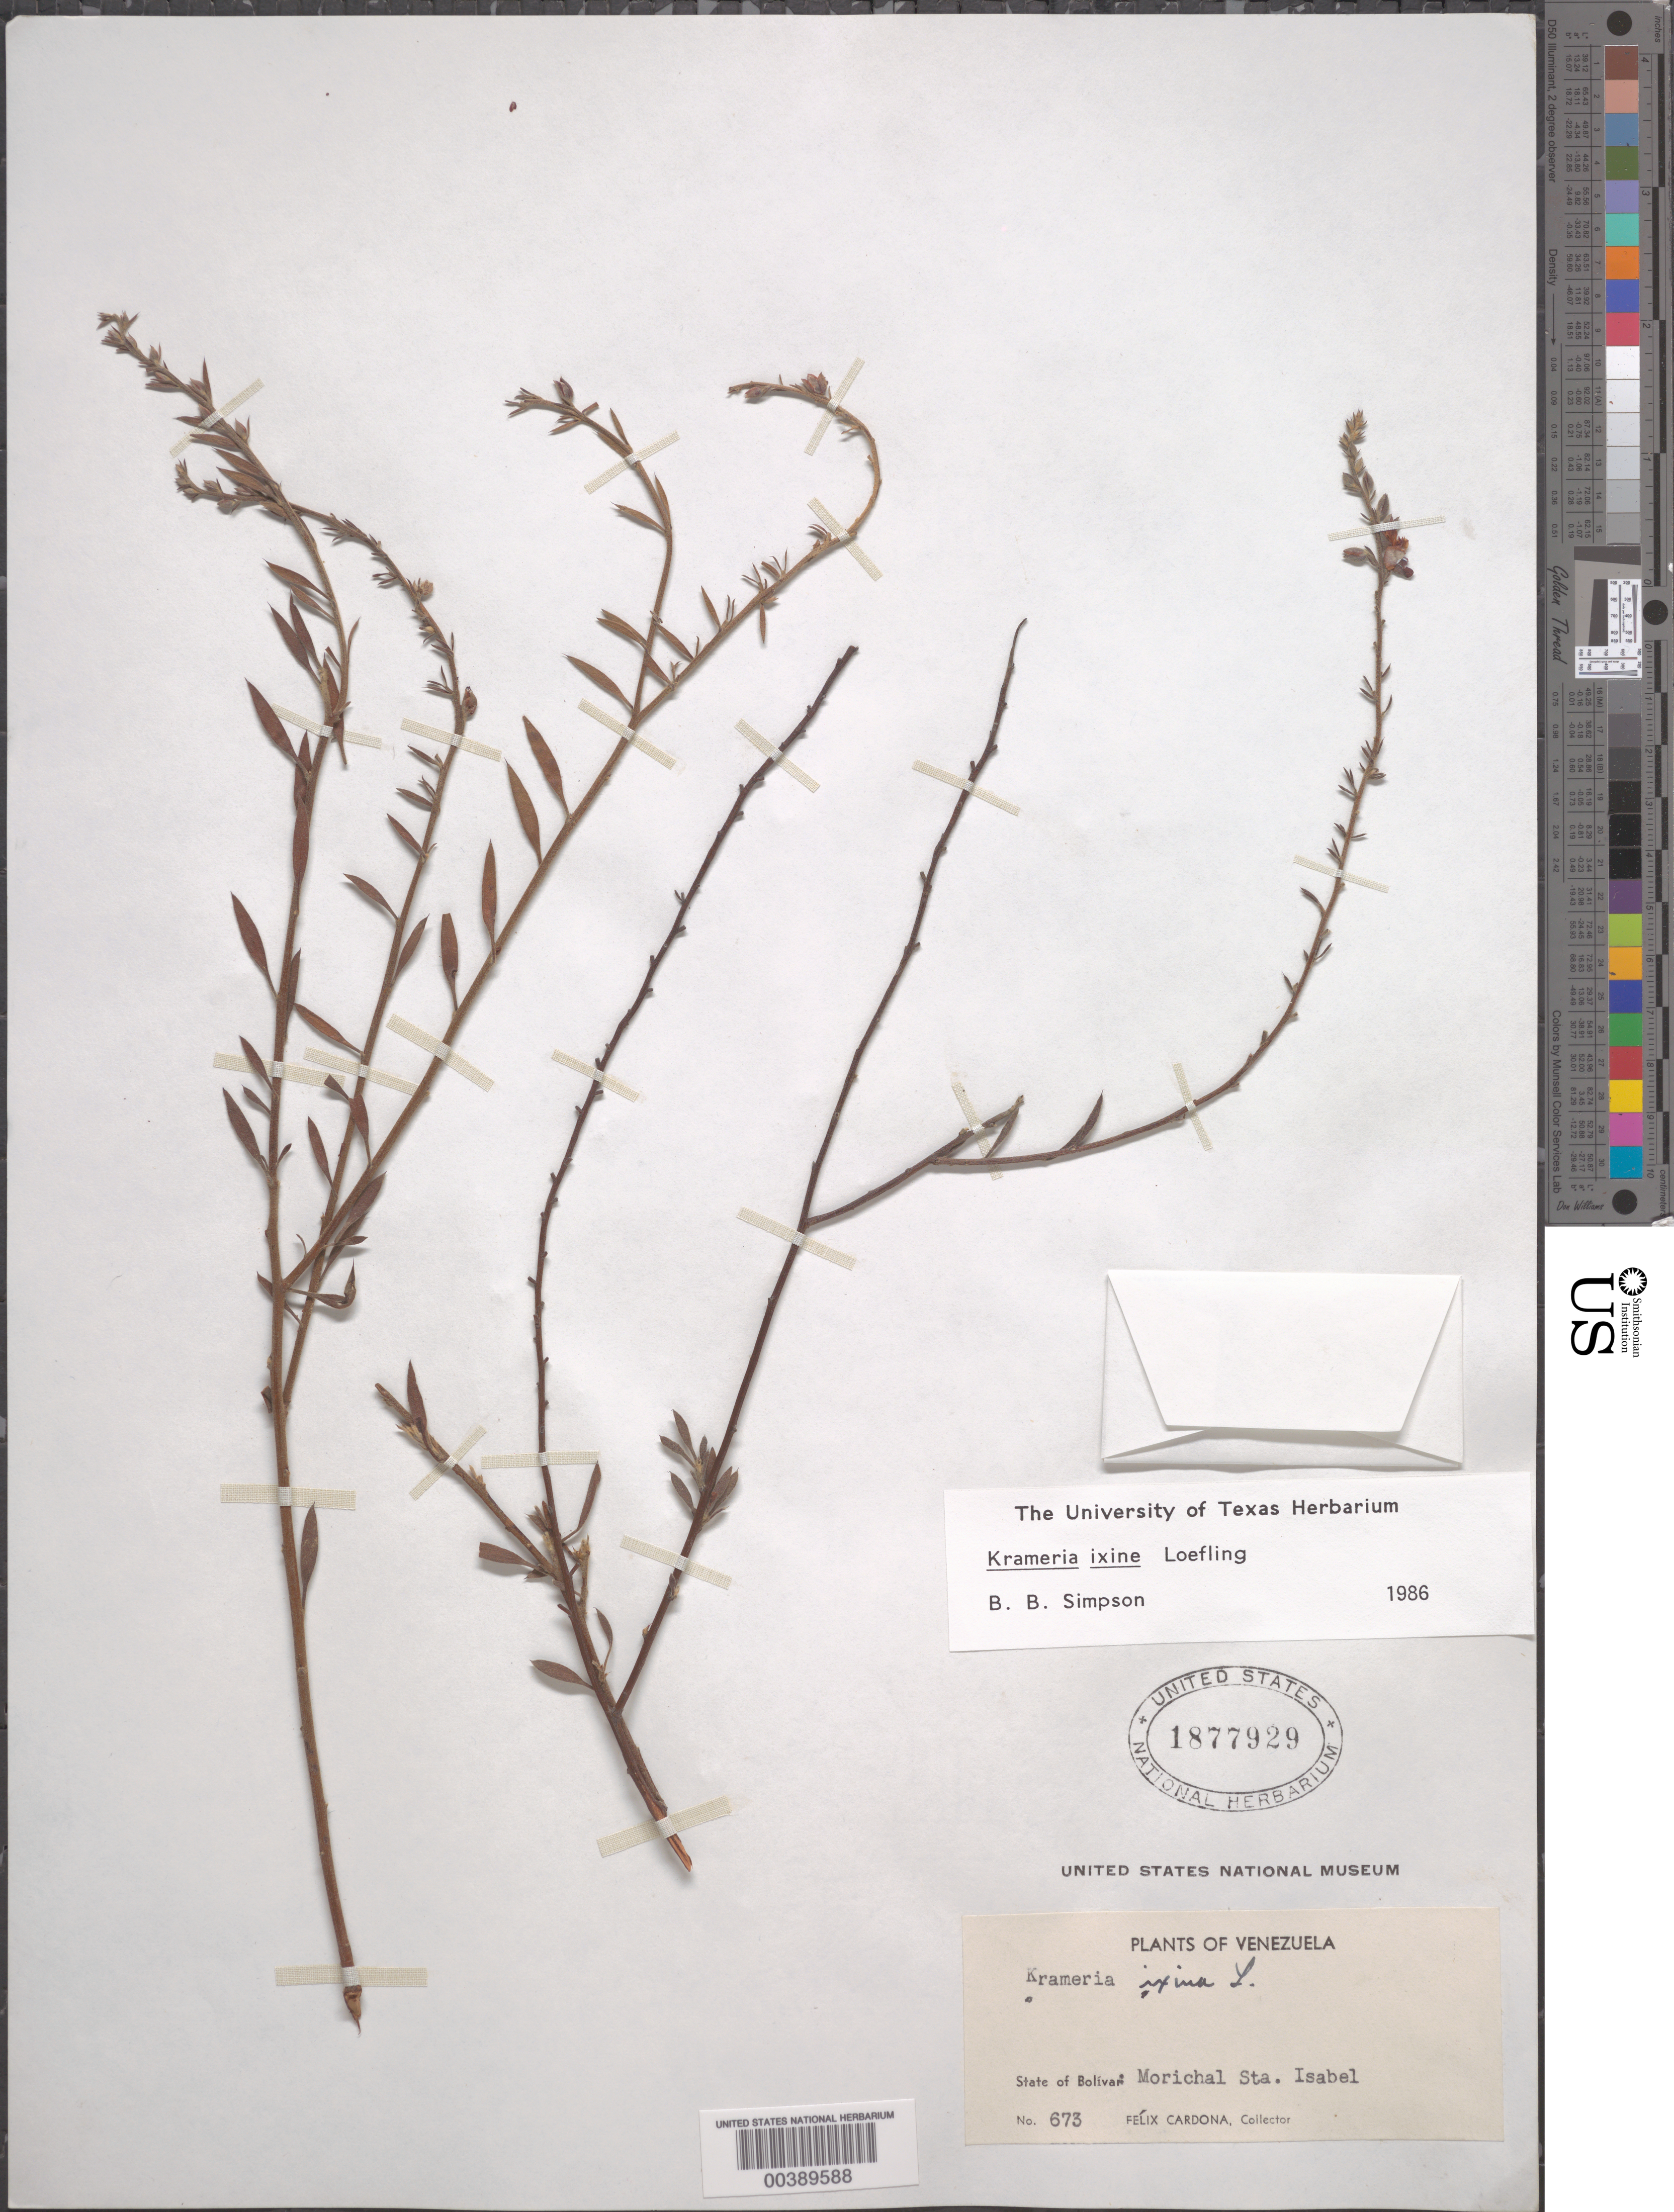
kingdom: Plantae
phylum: Tracheophyta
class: Magnoliopsida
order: Zygophyllales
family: Krameriaceae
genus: Krameria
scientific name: Krameria ixine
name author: L.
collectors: F. Cardona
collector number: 673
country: Venezuela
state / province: Bolivar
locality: Morichal sta. isabel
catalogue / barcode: US 1877929